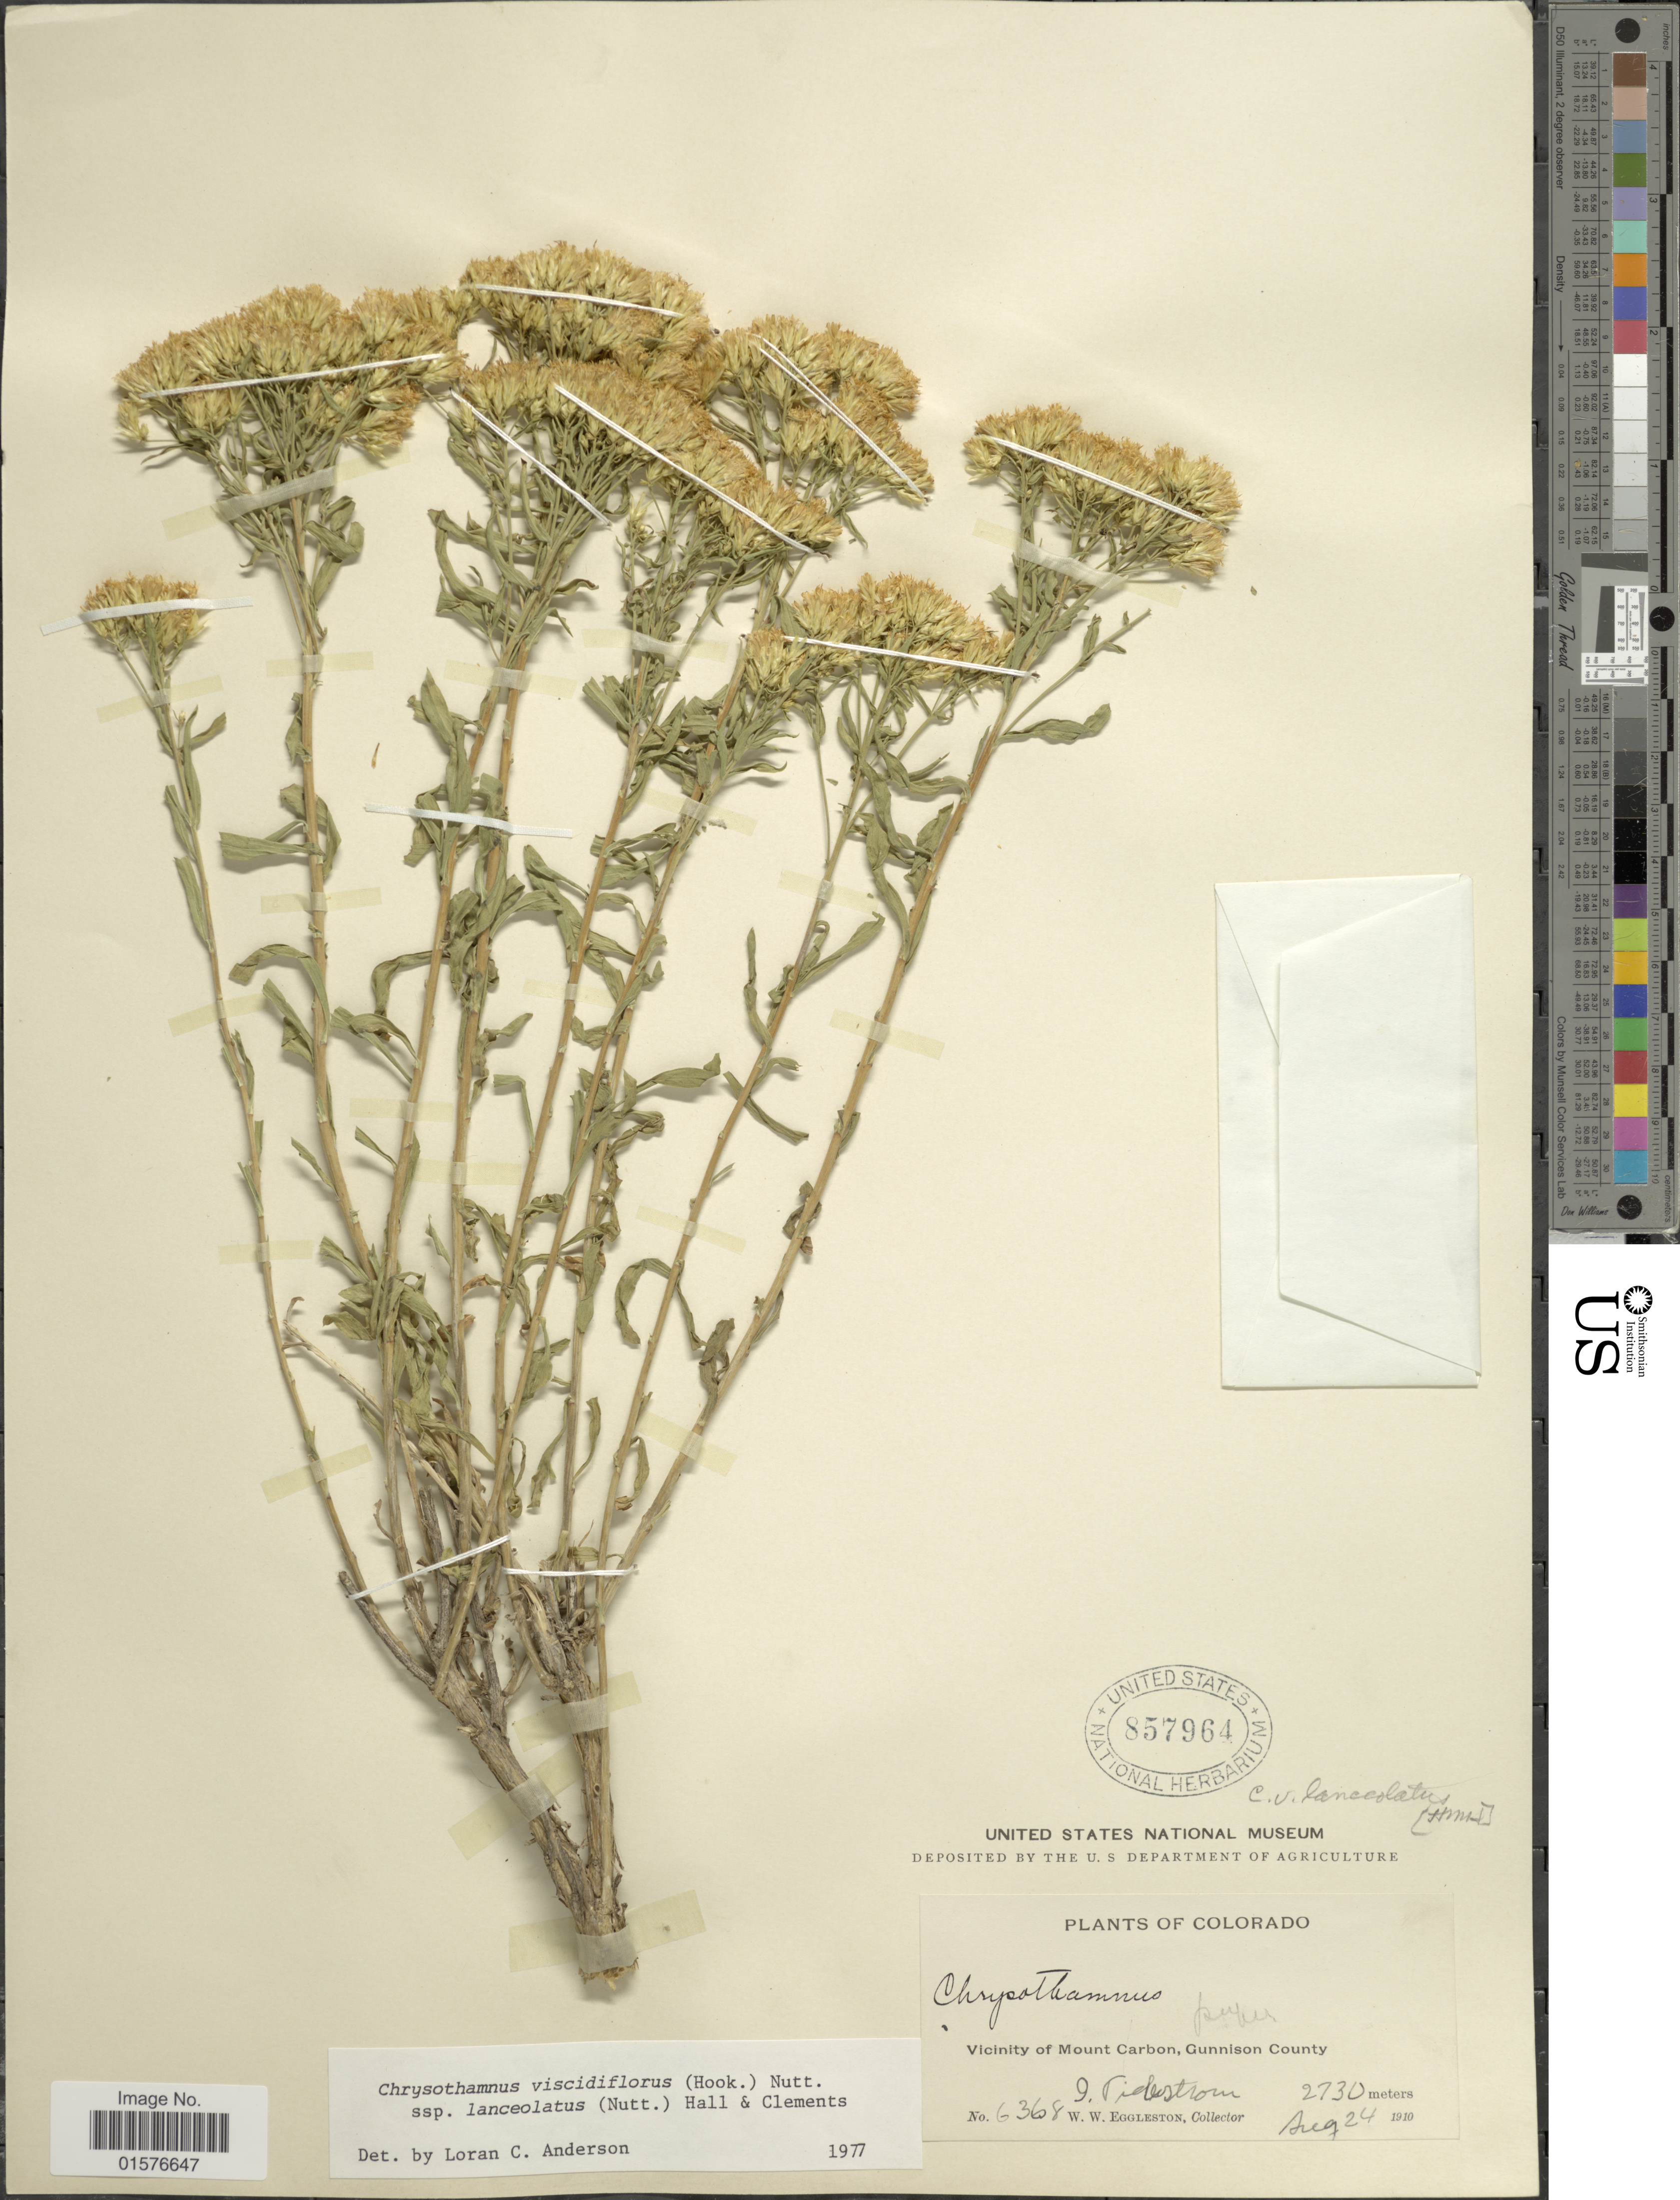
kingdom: Plantae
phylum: Tracheophyta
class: Magnoliopsida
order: Asterales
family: Asteraceae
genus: Chrysothamnus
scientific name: Chrysothamnus viscidiflorus subsp. lanceolatus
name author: (Nutt.) H.M. Hall & Clem.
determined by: Urbatsch, Lowell E., Curator (LSU), Louisiana State University (UNITED STATES)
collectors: I. F. Tidestrom & W. W. Eggleston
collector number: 6368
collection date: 1910-08-24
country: United States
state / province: Colorado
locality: Vicinity of Mount Carbon, Gunnison County.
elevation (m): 2730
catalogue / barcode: US 857964